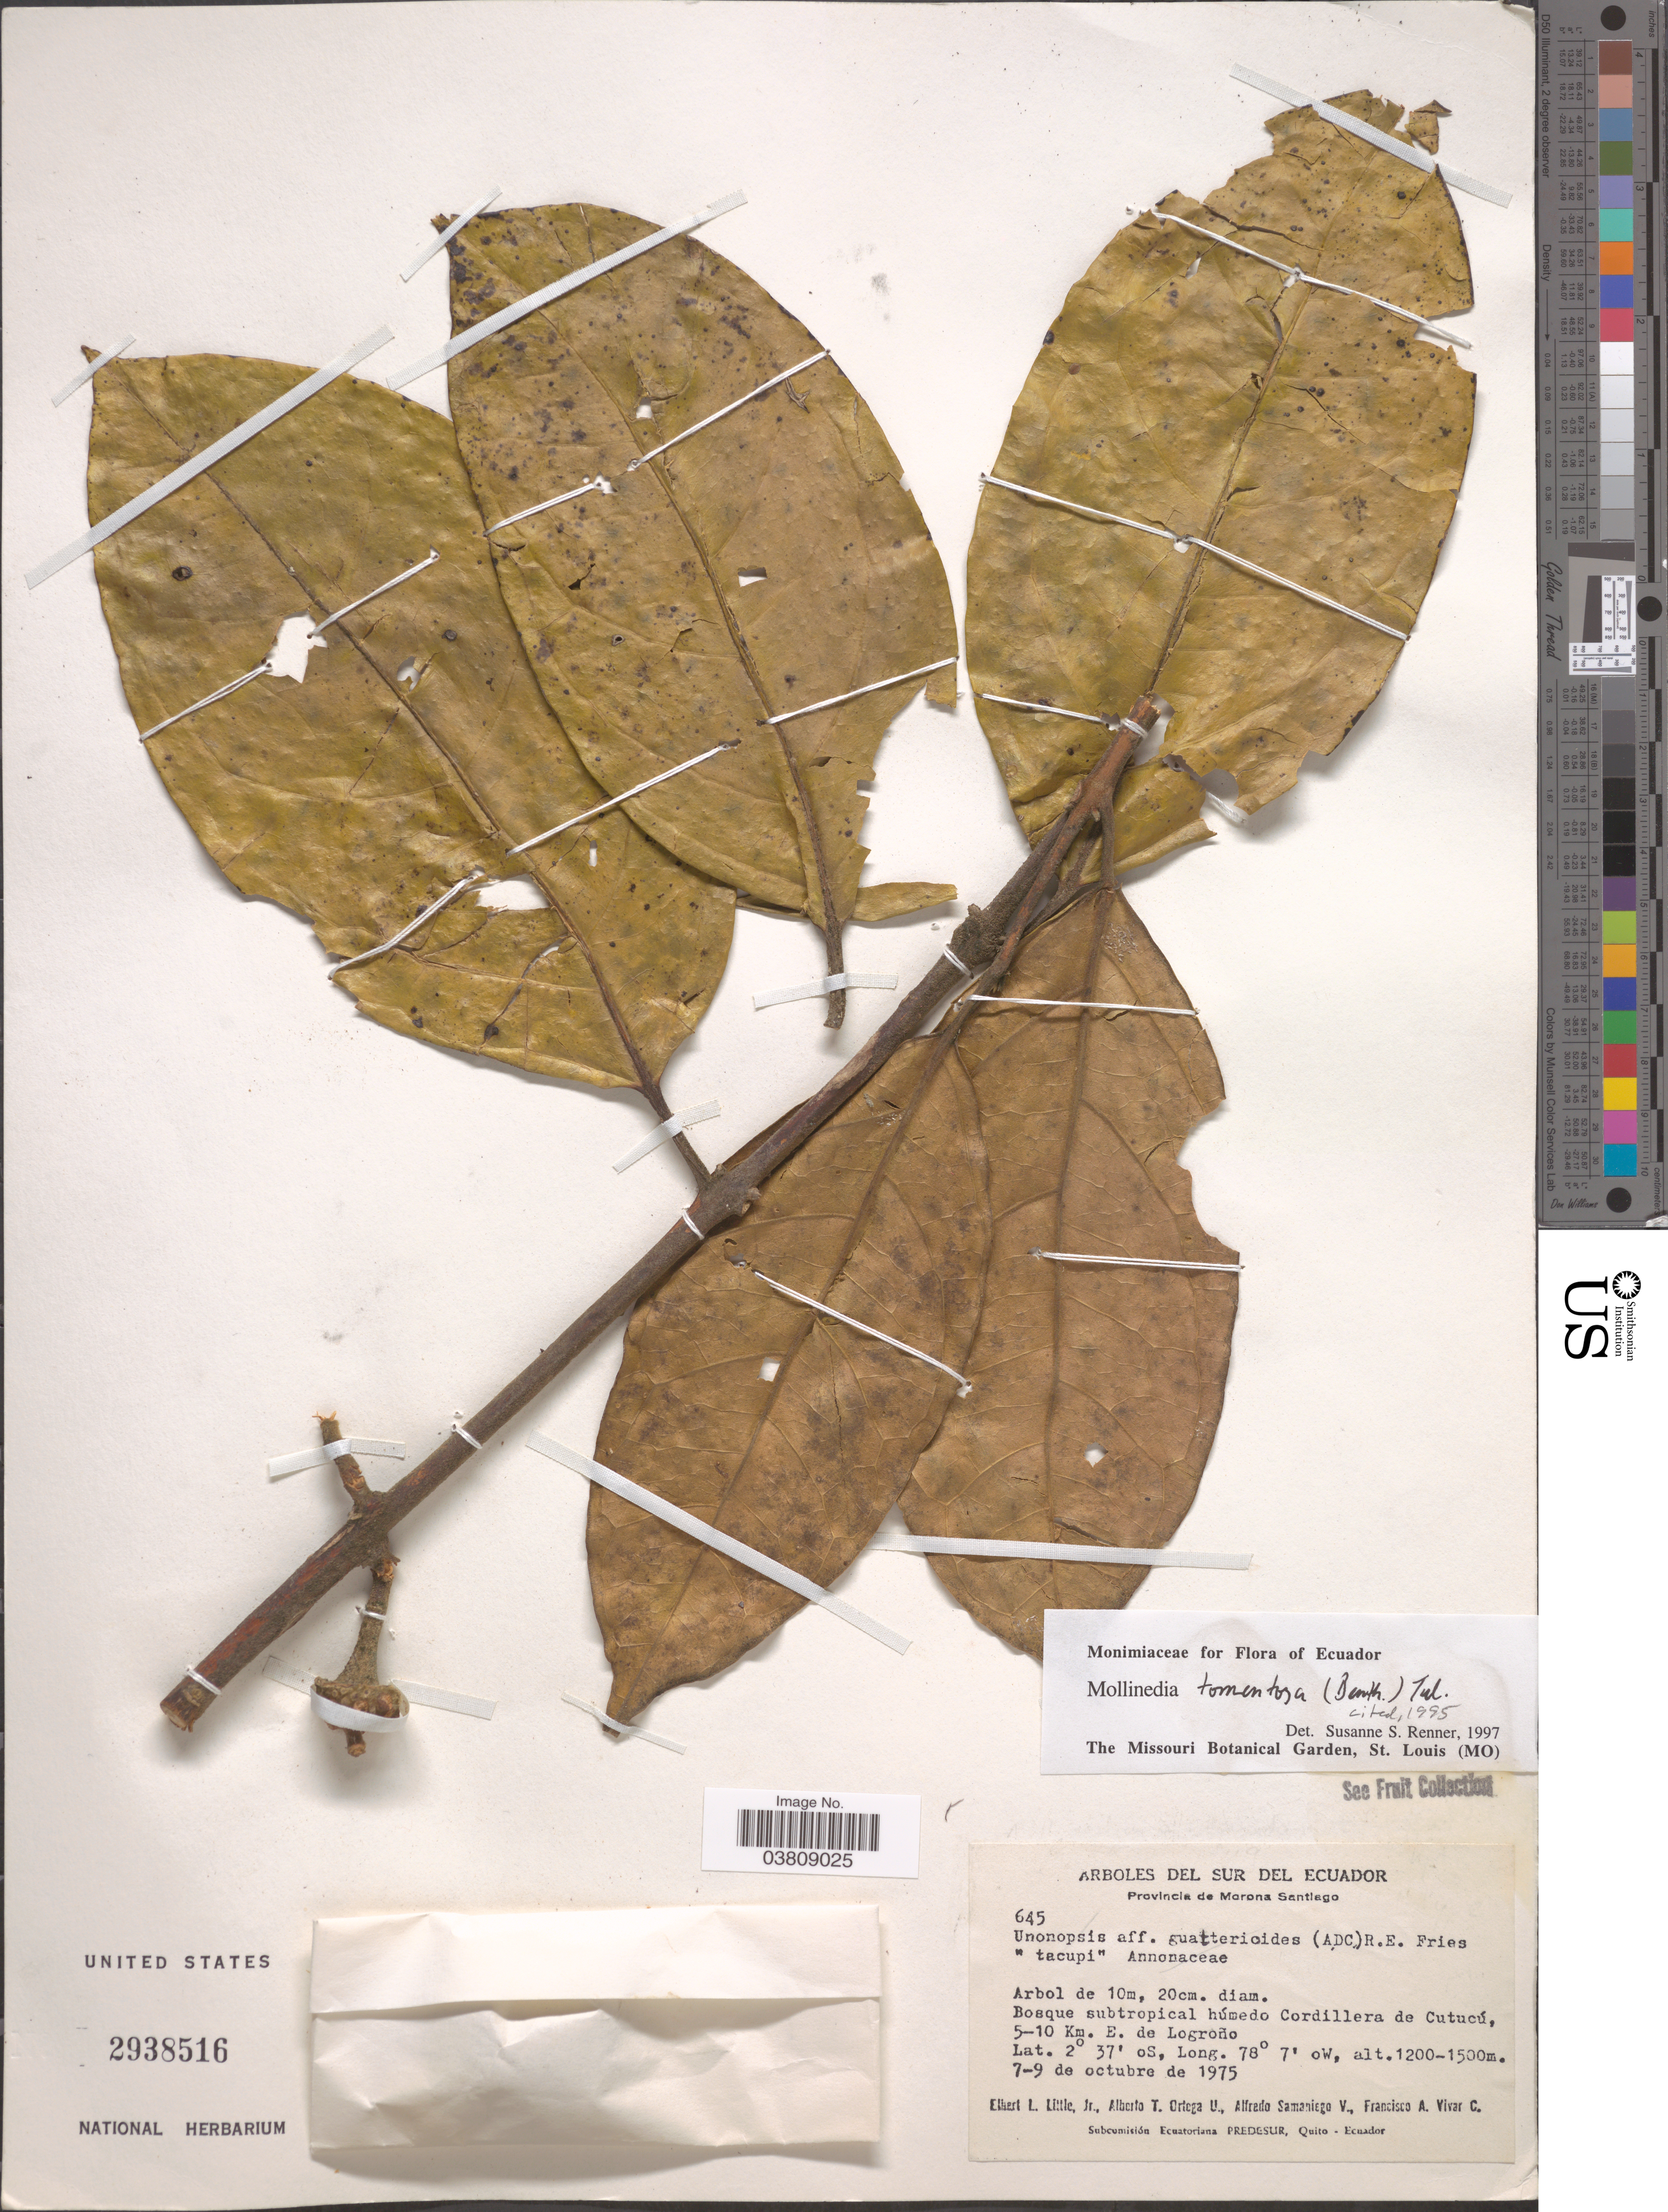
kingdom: Plantae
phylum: Tracheophyta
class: Magnoliopsida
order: Laurales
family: Monimiaceae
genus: Mollinedia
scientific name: Mollinedia tomentosa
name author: (Benth.) Tul.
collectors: E. L. Little, A. T. Ortega U., A. Samaniego V. & F. A. Vivar C.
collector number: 645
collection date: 1975-10-07/1975-10-09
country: Ecuador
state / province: Morona-Santiago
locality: Sur del Ecuador. Bosque subtropical húmedo Cordillera de Cutucú, 5-10 Km. E. de Logroño.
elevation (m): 1200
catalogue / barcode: US 2938516